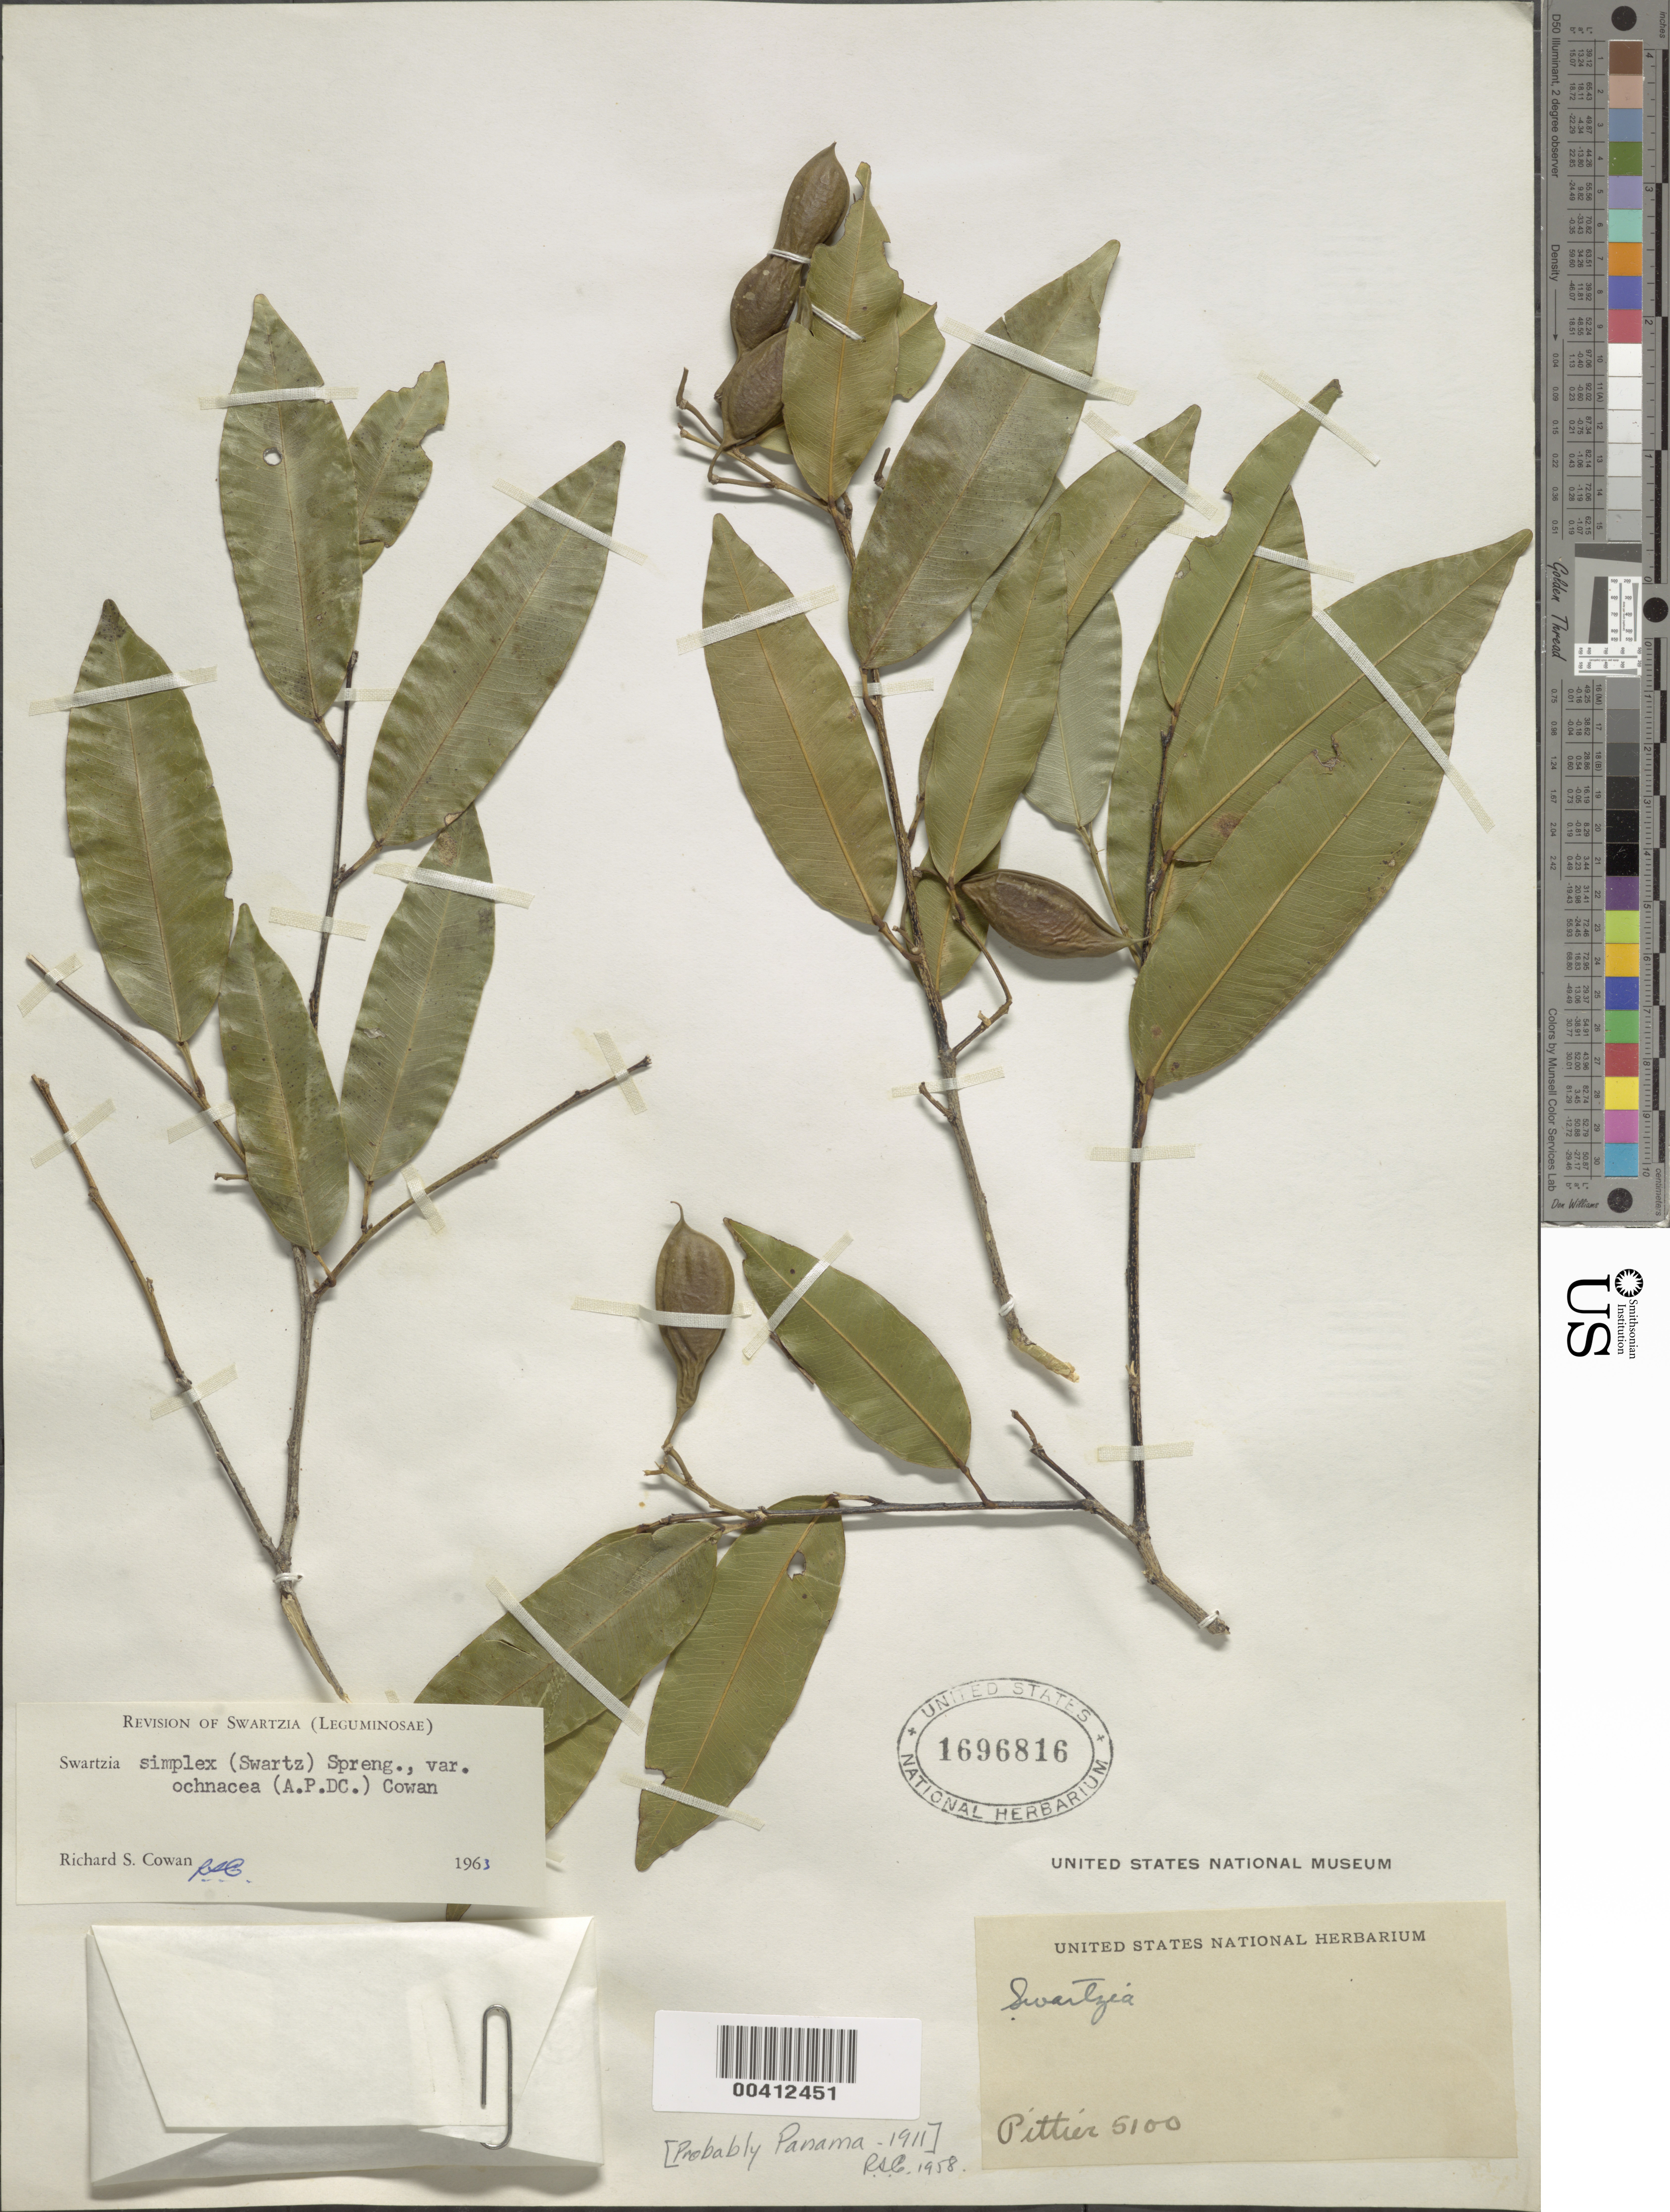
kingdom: Plantae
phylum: Tracheophyta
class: Magnoliopsida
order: Fabales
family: Fabaceae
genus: Swartzia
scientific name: Swartzia simplex var. ochnacea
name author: (DC.) R.S. Cowan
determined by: Cowan, R. S.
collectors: H. F. Pittier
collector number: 5100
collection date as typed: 1911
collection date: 1911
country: Panama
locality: NW of Boquete towards Parque Nacional Volcan Baru.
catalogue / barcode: US 1696816